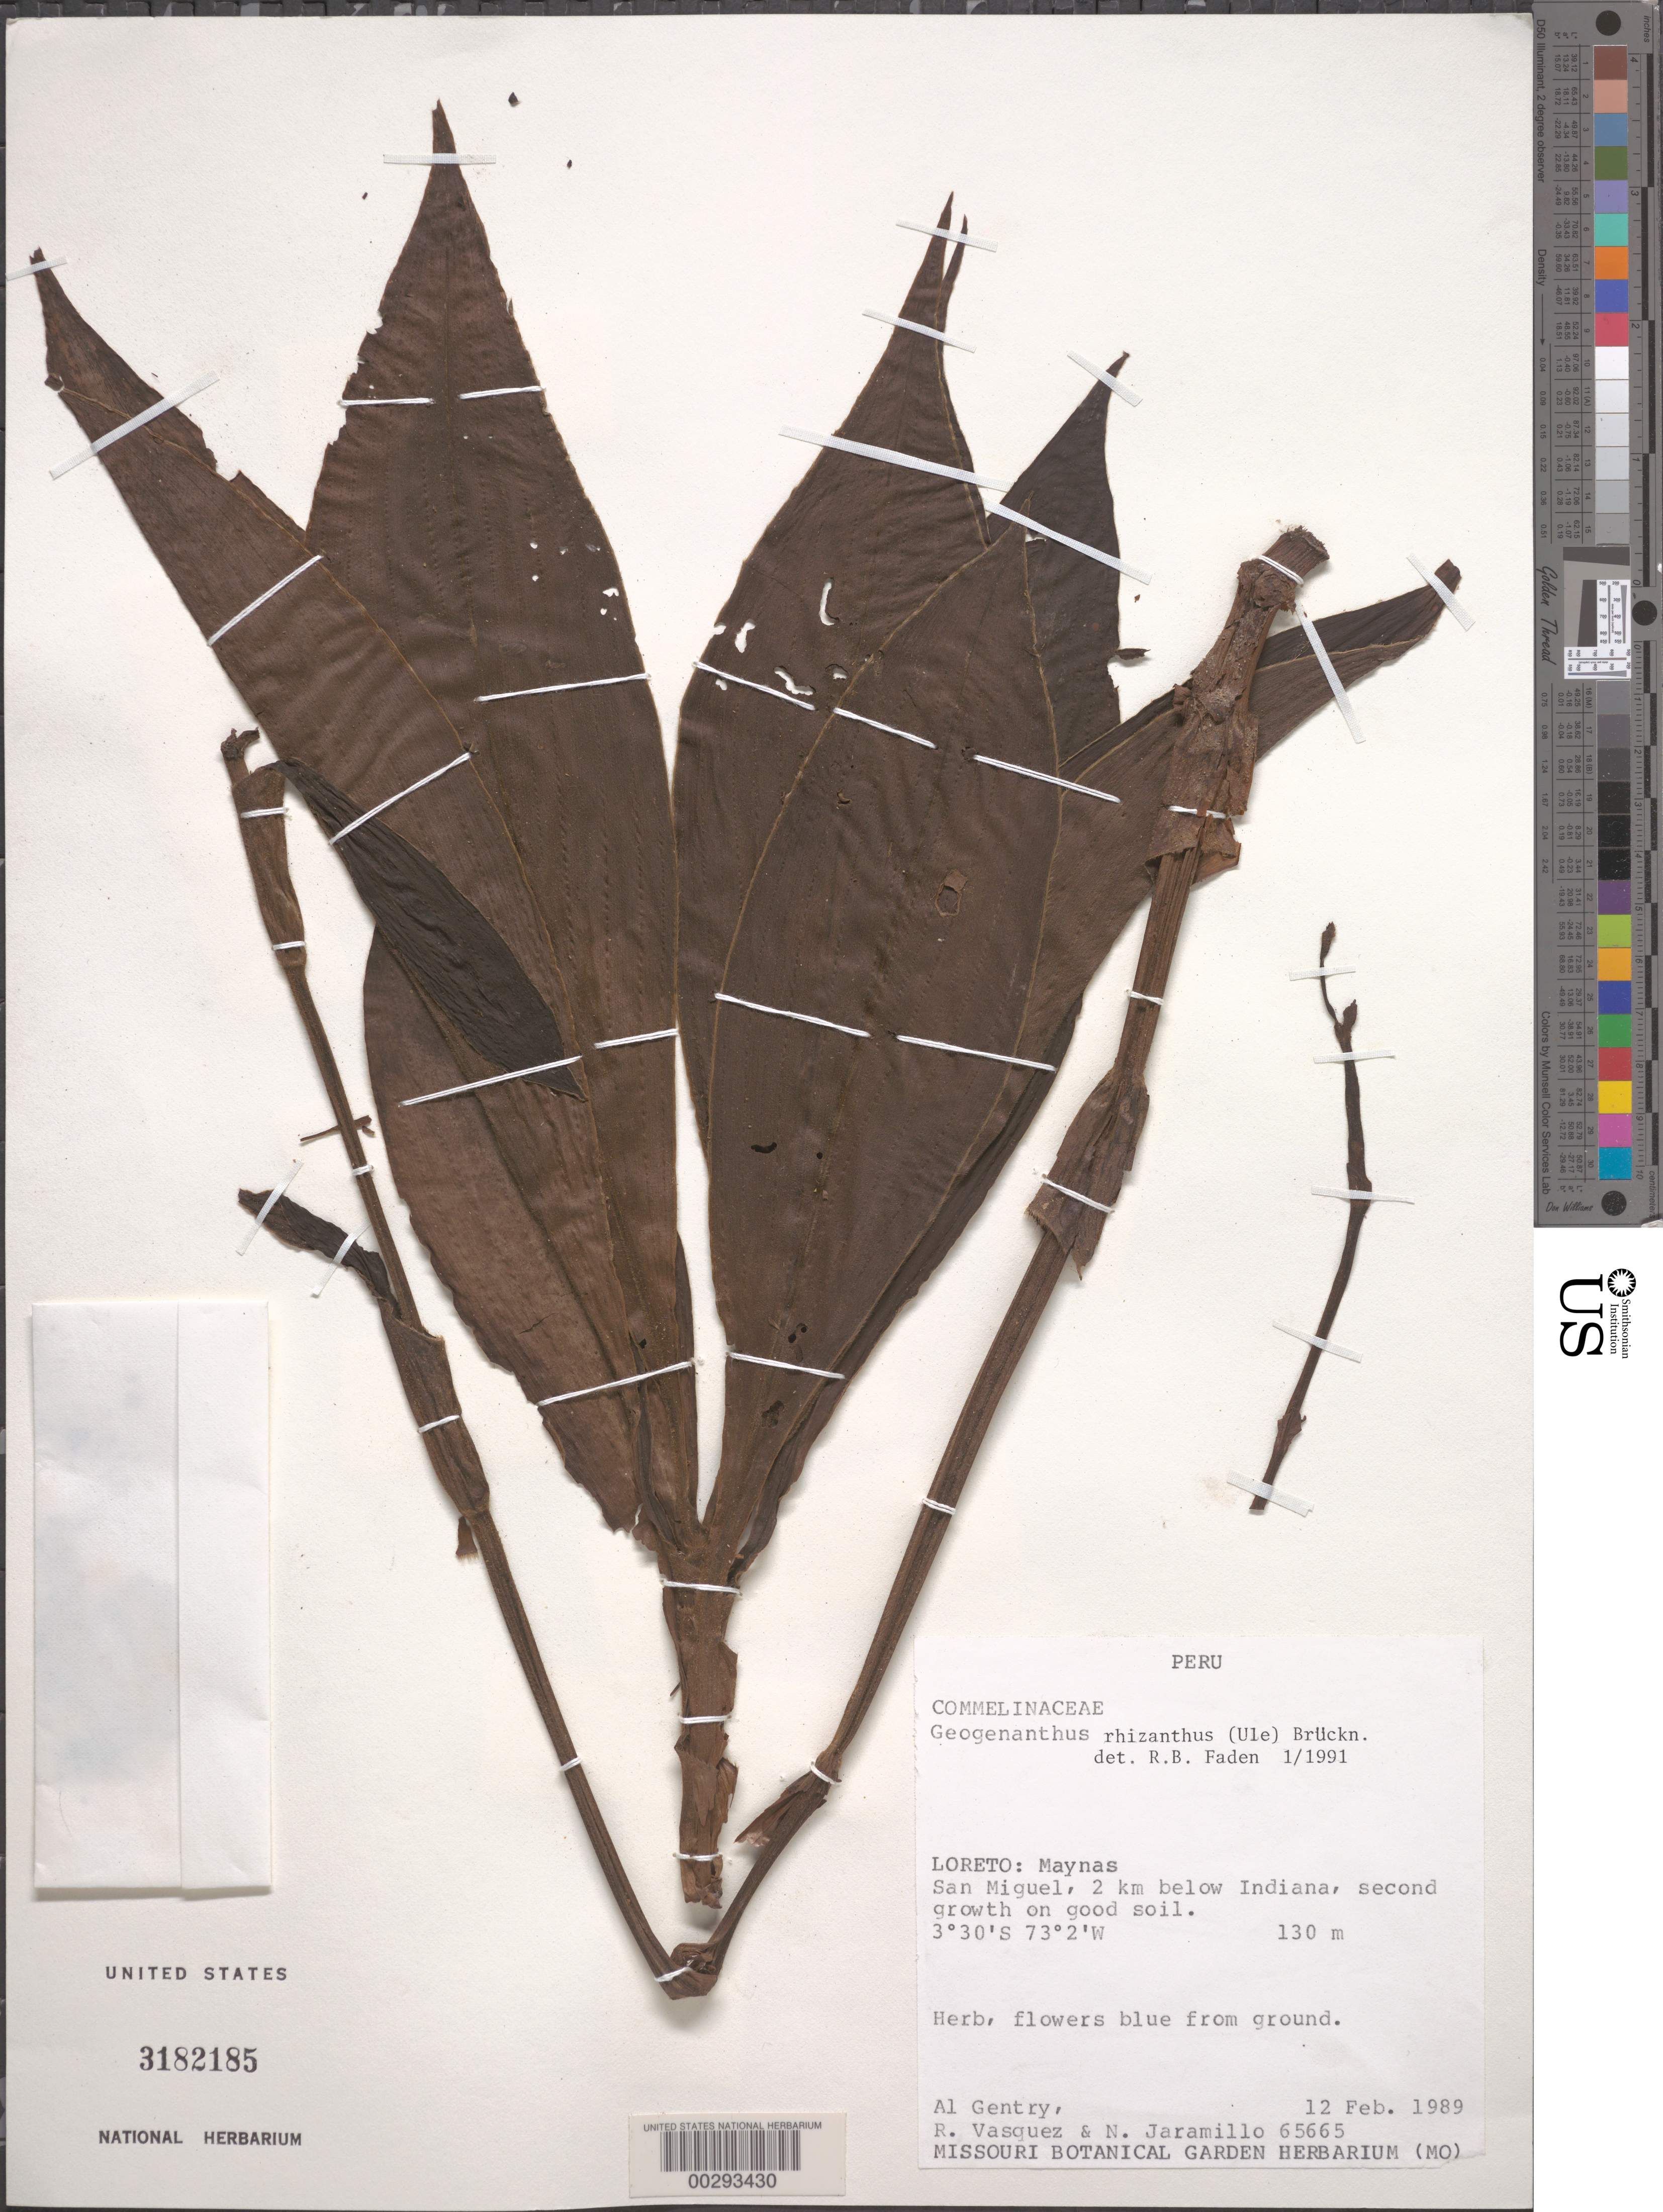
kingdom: Plantae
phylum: Tracheophyta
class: Liliopsida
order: Commelinales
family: Commelinaceae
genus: Geogenanthus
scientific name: Geogenanthus rhizanthus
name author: (Ule) G. Brückn.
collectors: A. H. Gentry, R. Vásquez M. & N. Jaramillo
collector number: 65665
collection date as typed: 12 Feb 1989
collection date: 1989-02-12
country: Peru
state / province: Loreto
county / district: Maynas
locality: San miguel, below indiana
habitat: On good soil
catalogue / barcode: US 3182185